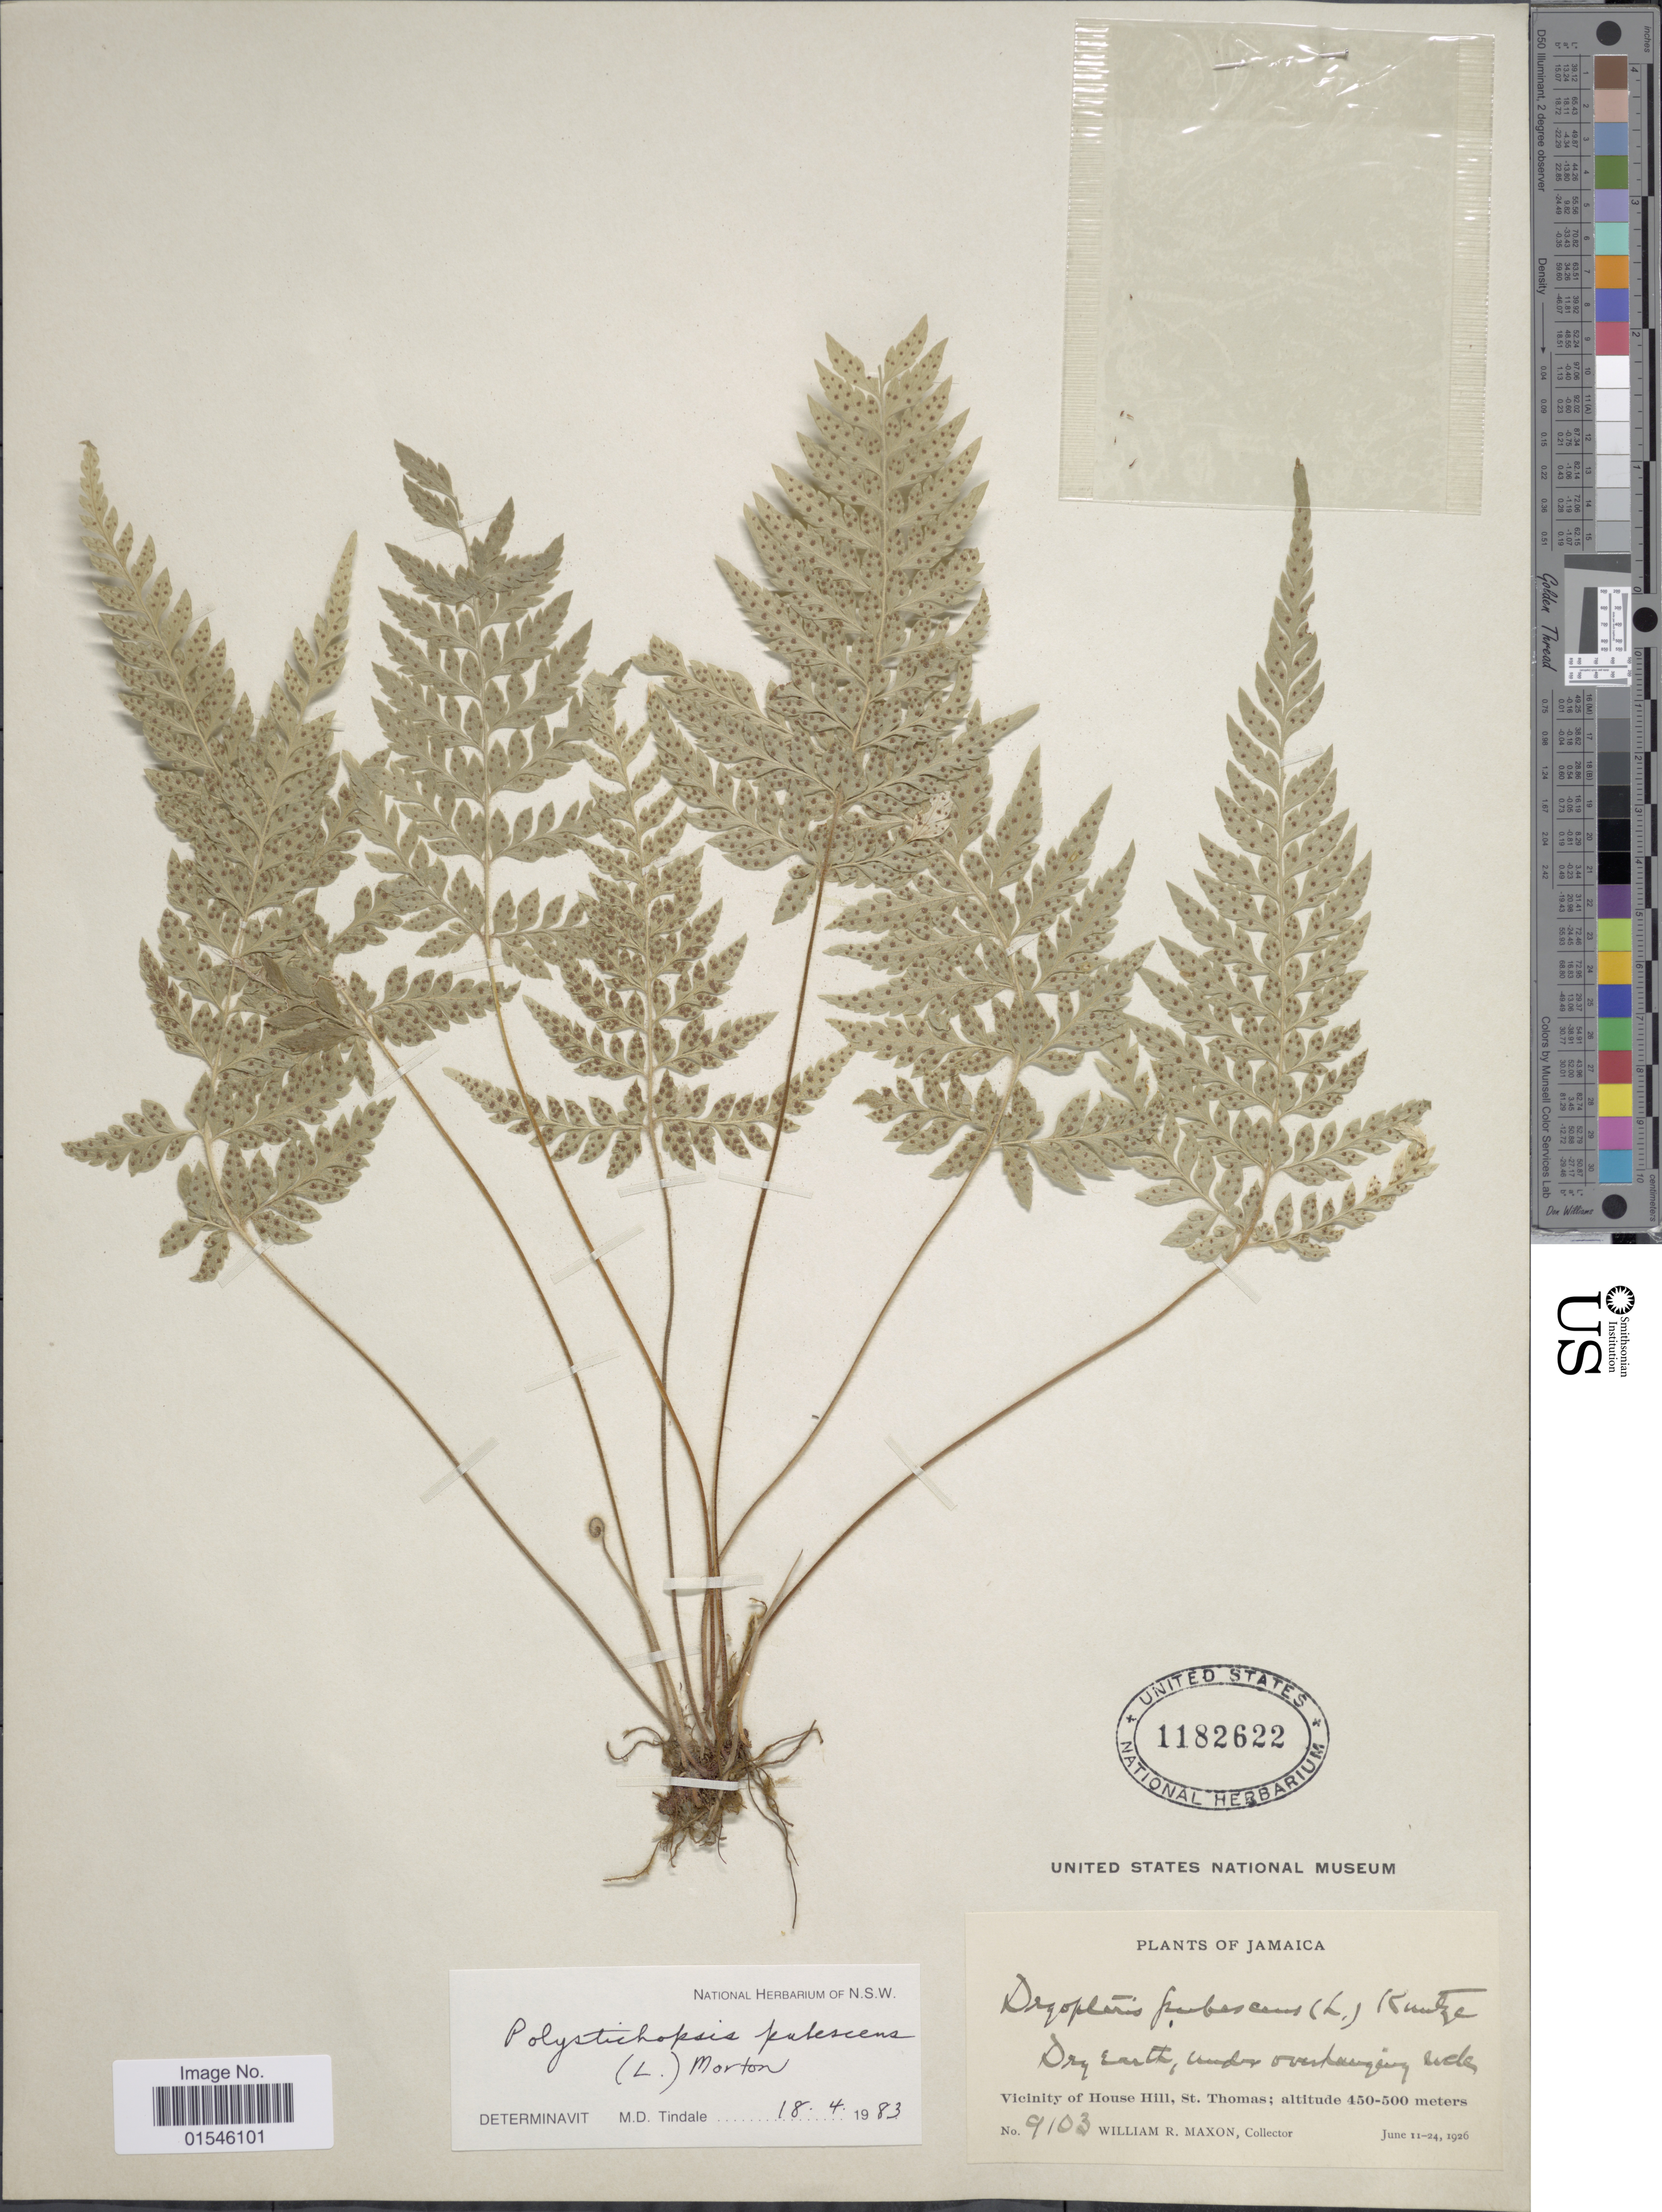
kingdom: Plantae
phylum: Tracheophyta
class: Polypodiopsida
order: Polypodiales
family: Dryopteridaceae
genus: Polystichopsis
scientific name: Polystichopsis pubescens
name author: (L.) C.V. Morton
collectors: W. R. Maxon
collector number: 9103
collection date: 1926-06-11/1926-06-24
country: Jamaica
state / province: Saint Thomas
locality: Vicinity of House Hill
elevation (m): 450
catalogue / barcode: US 1182622